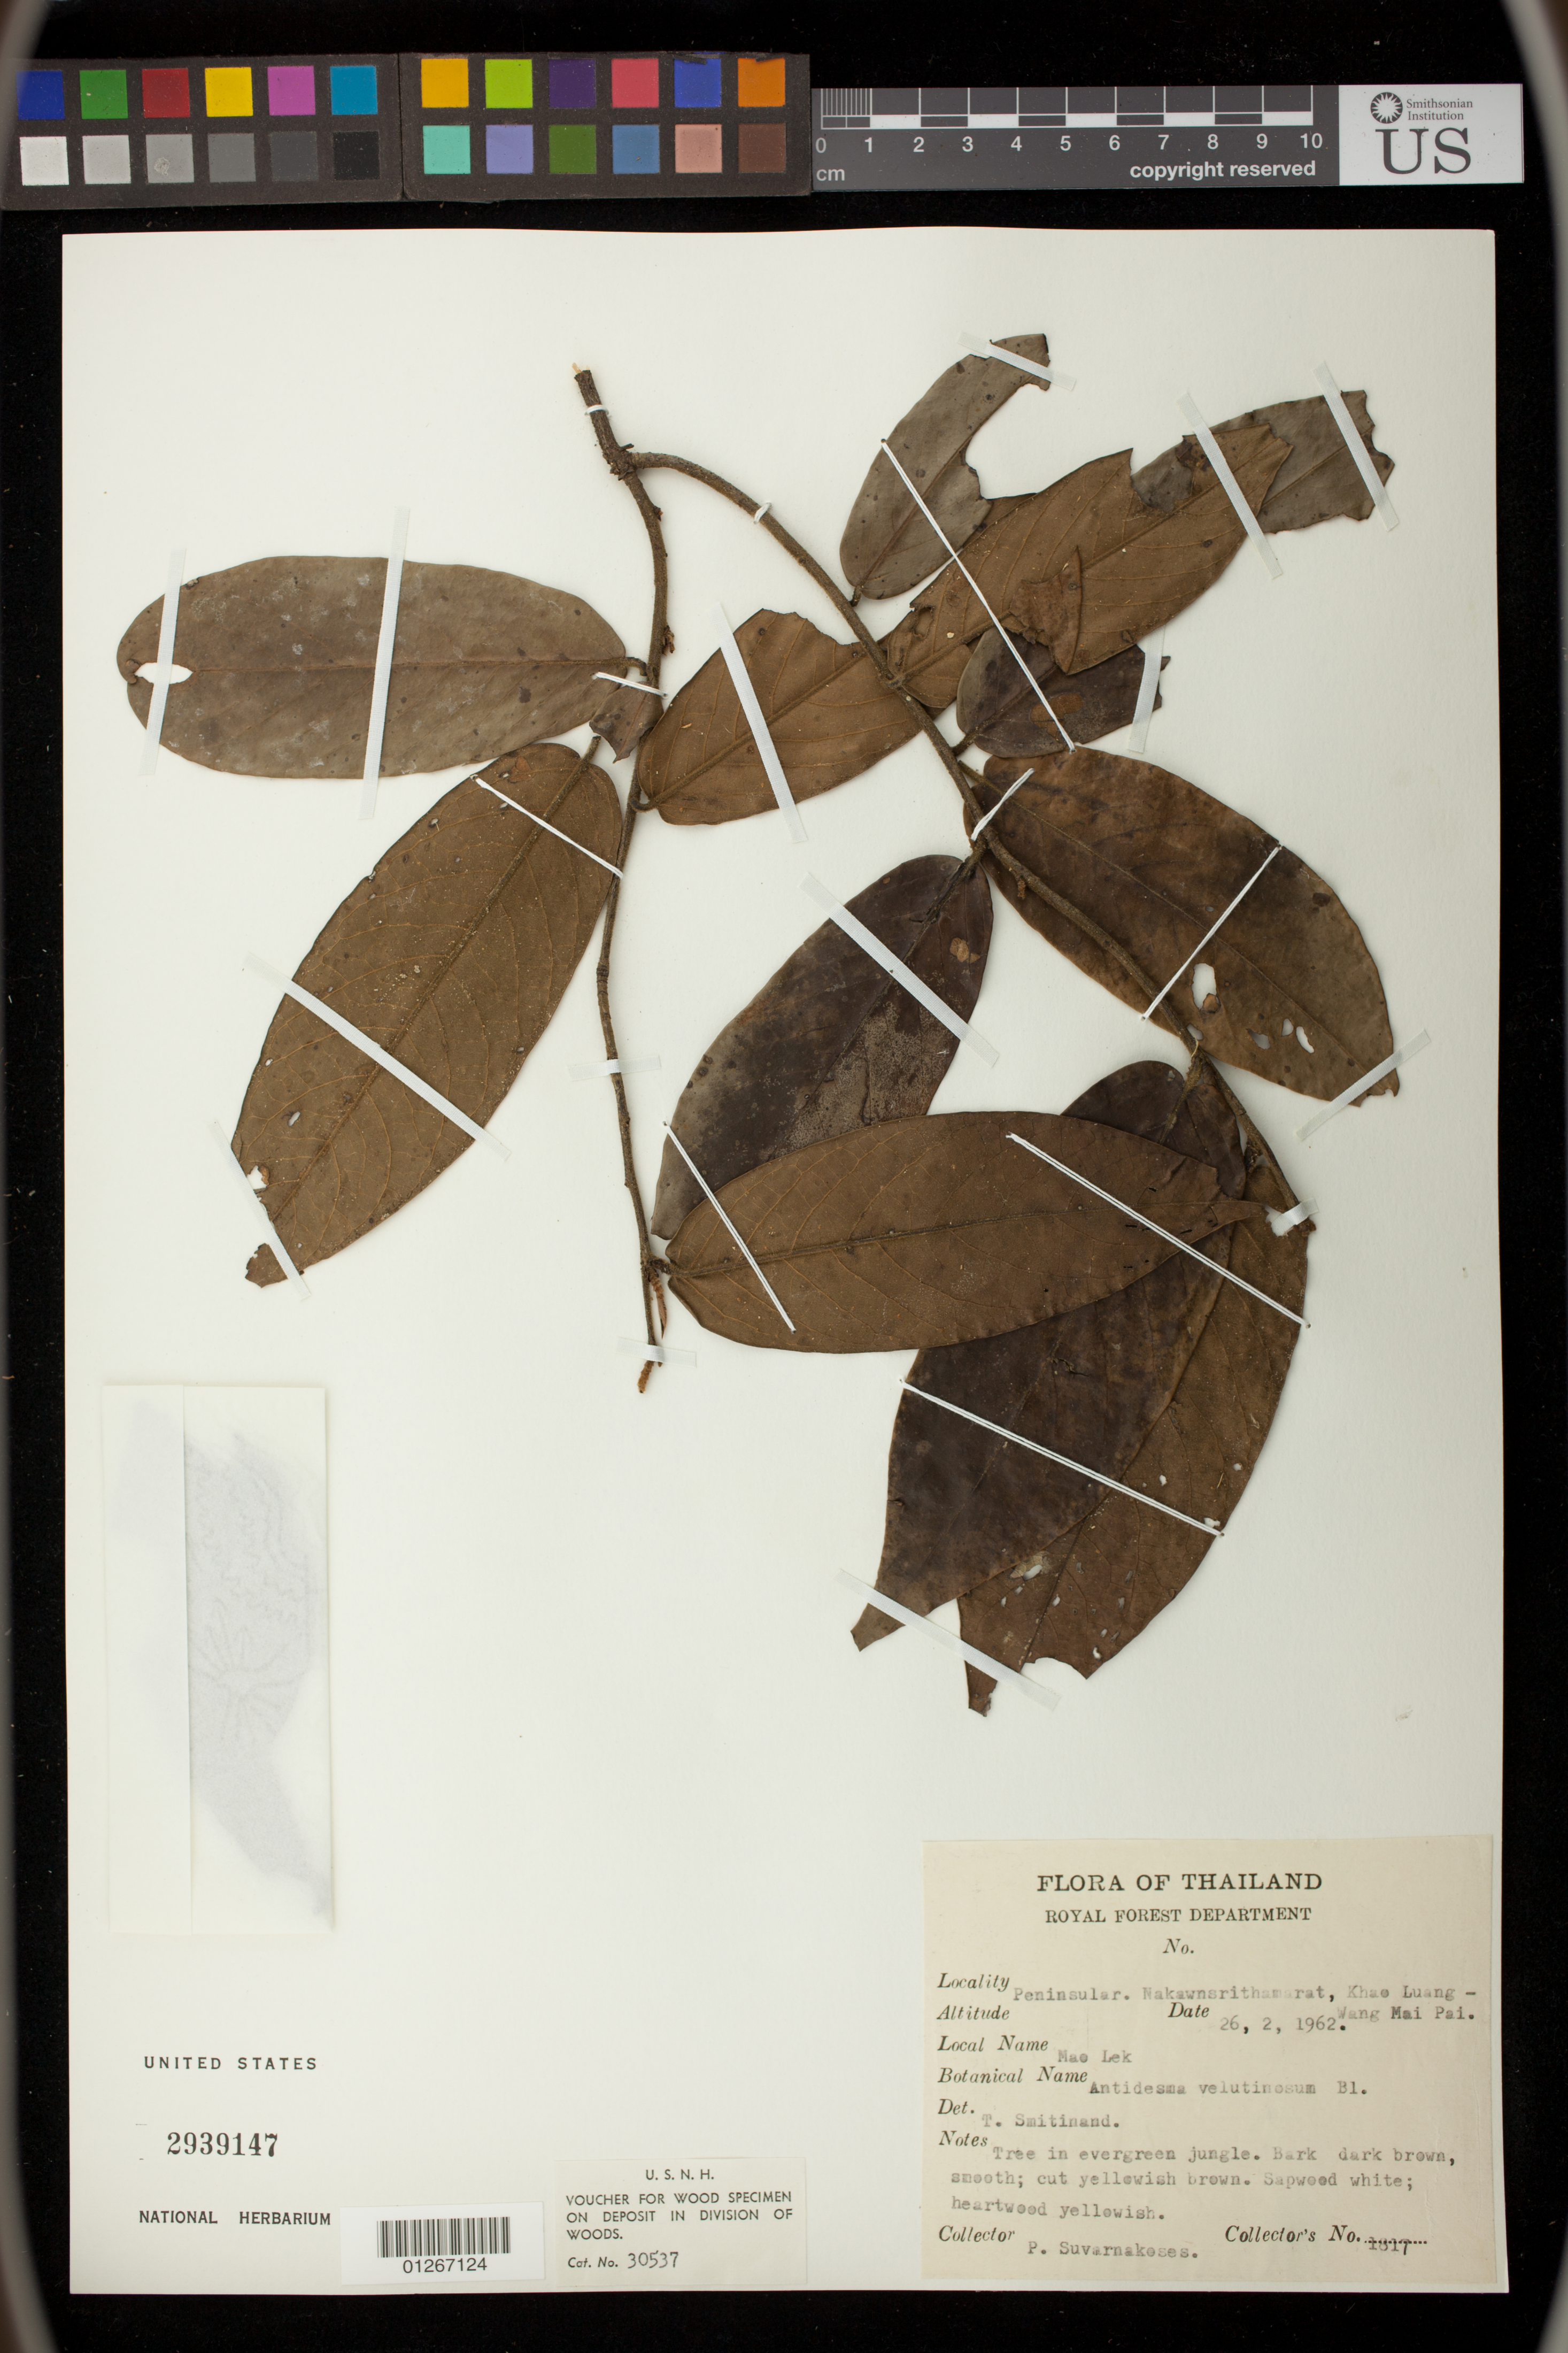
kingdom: Plantae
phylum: Tracheophyta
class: Magnoliopsida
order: Malpighiales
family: Phyllanthaceae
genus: Antidesma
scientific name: Antidesma velutinosum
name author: Miq.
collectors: P. Suvarnakoses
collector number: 1817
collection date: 1962-02-26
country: Thailand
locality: Peninsular. Nakawnsrithamarat, Khae Luang - Wang Mai Pai.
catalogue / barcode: US 2939147